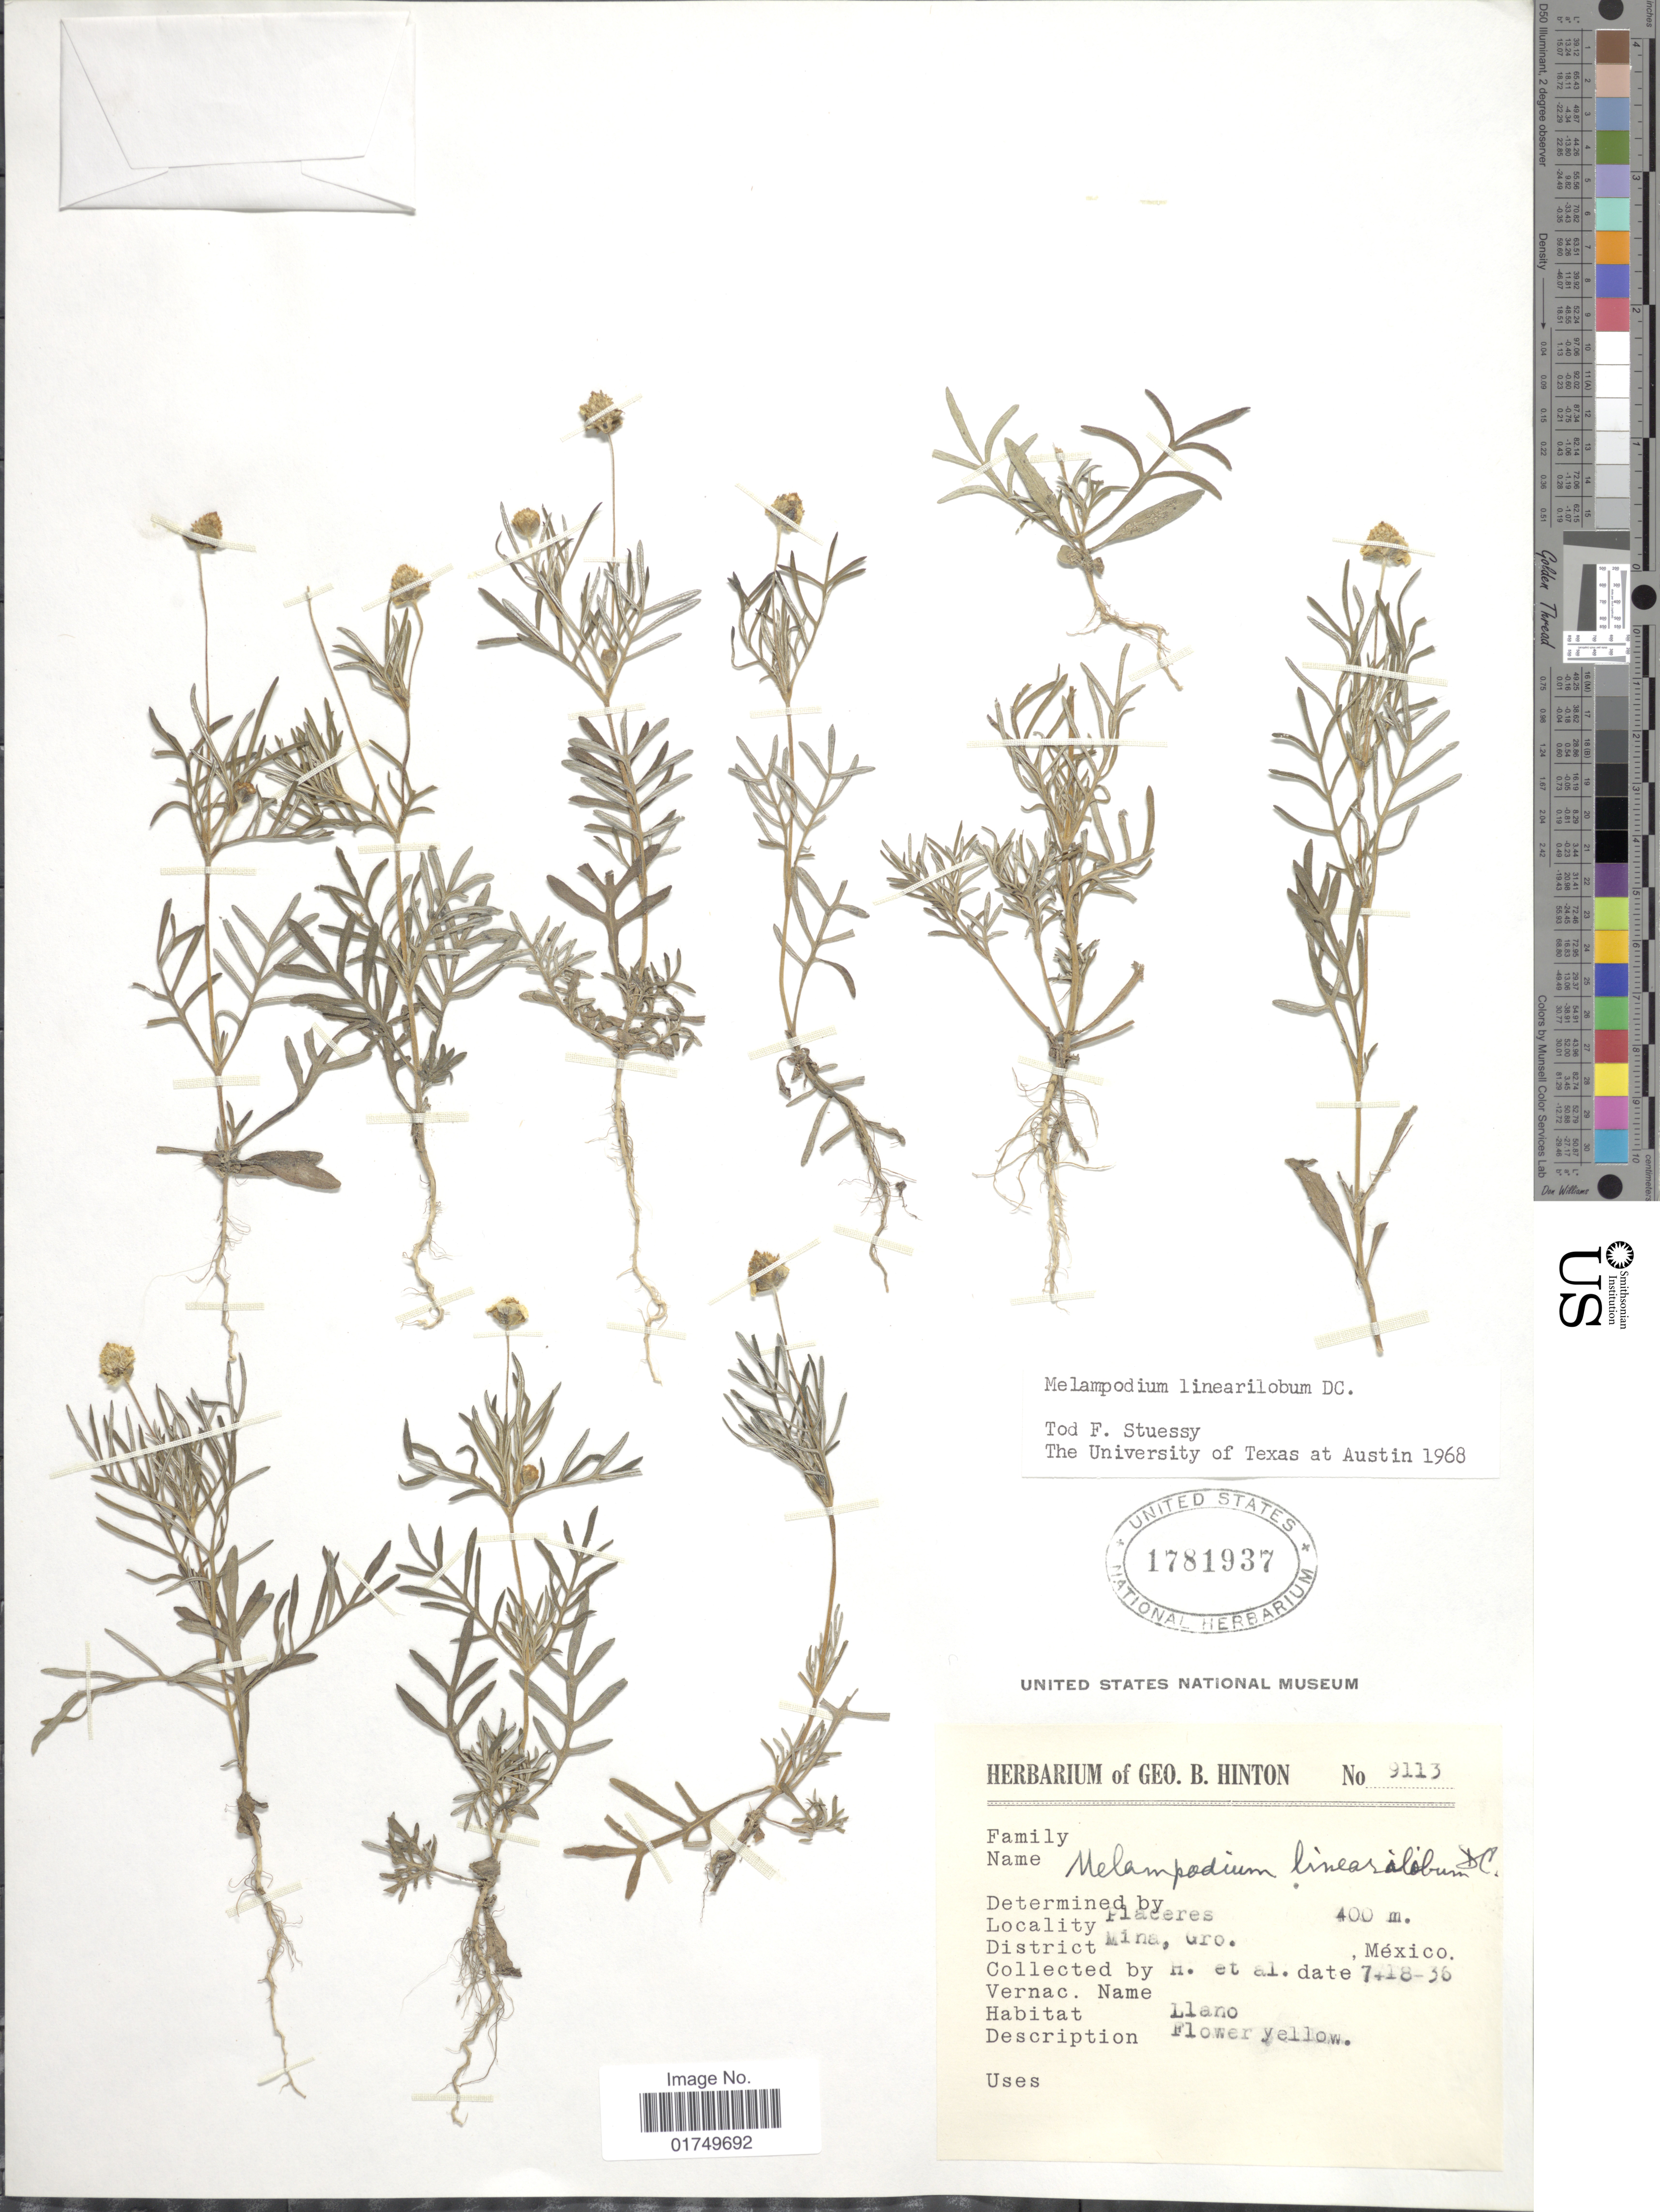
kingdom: Plantae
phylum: Tracheophyta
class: Magnoliopsida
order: Asterales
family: Asteraceae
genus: Melampodium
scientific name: Melampodium linearilobum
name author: DC.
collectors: G. B. Hinton & et al.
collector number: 9113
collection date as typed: Transcribed d/m/y: 18/7/36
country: Mexico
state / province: Guerrero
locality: Placeres. District Mina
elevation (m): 400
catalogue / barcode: US 1781937